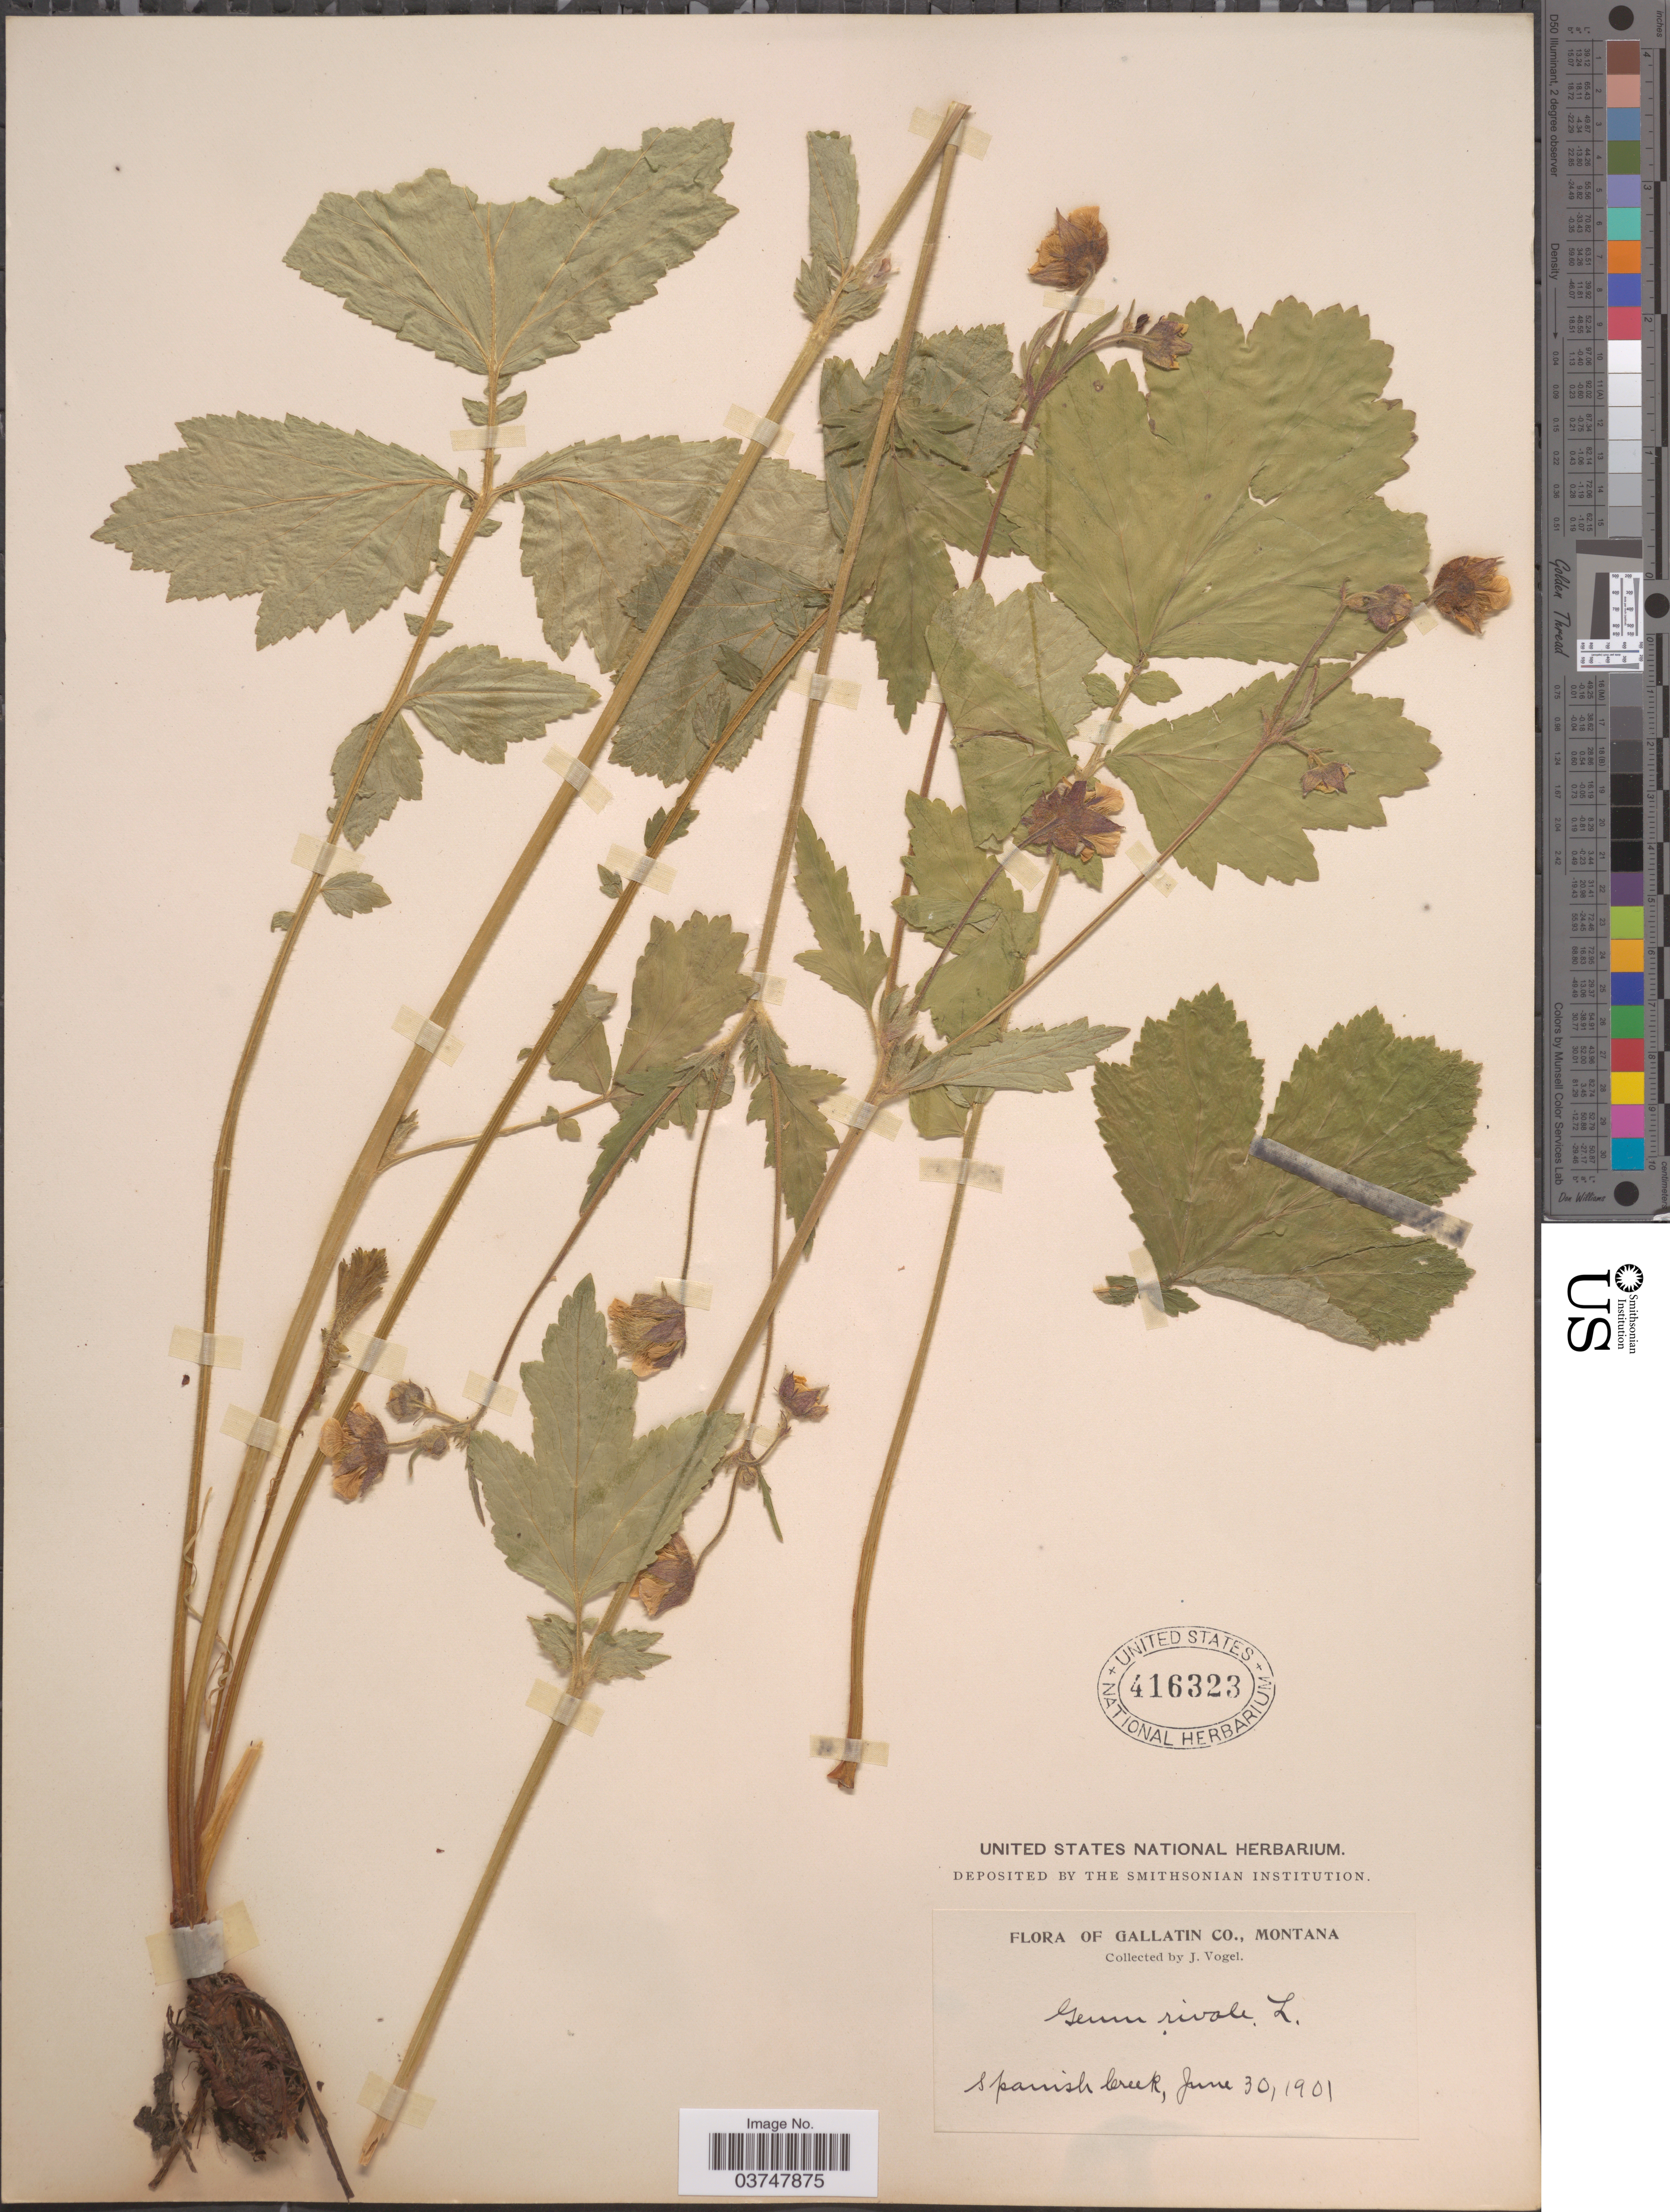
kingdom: Plantae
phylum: Tracheophyta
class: Magnoliopsida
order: Rosales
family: Rosaceae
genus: Geum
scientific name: Geum rivale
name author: L.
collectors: J. Vogel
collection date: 1901-06-30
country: United States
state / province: Montana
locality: Gallatin Co. Spanish Creek.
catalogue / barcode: US 416323